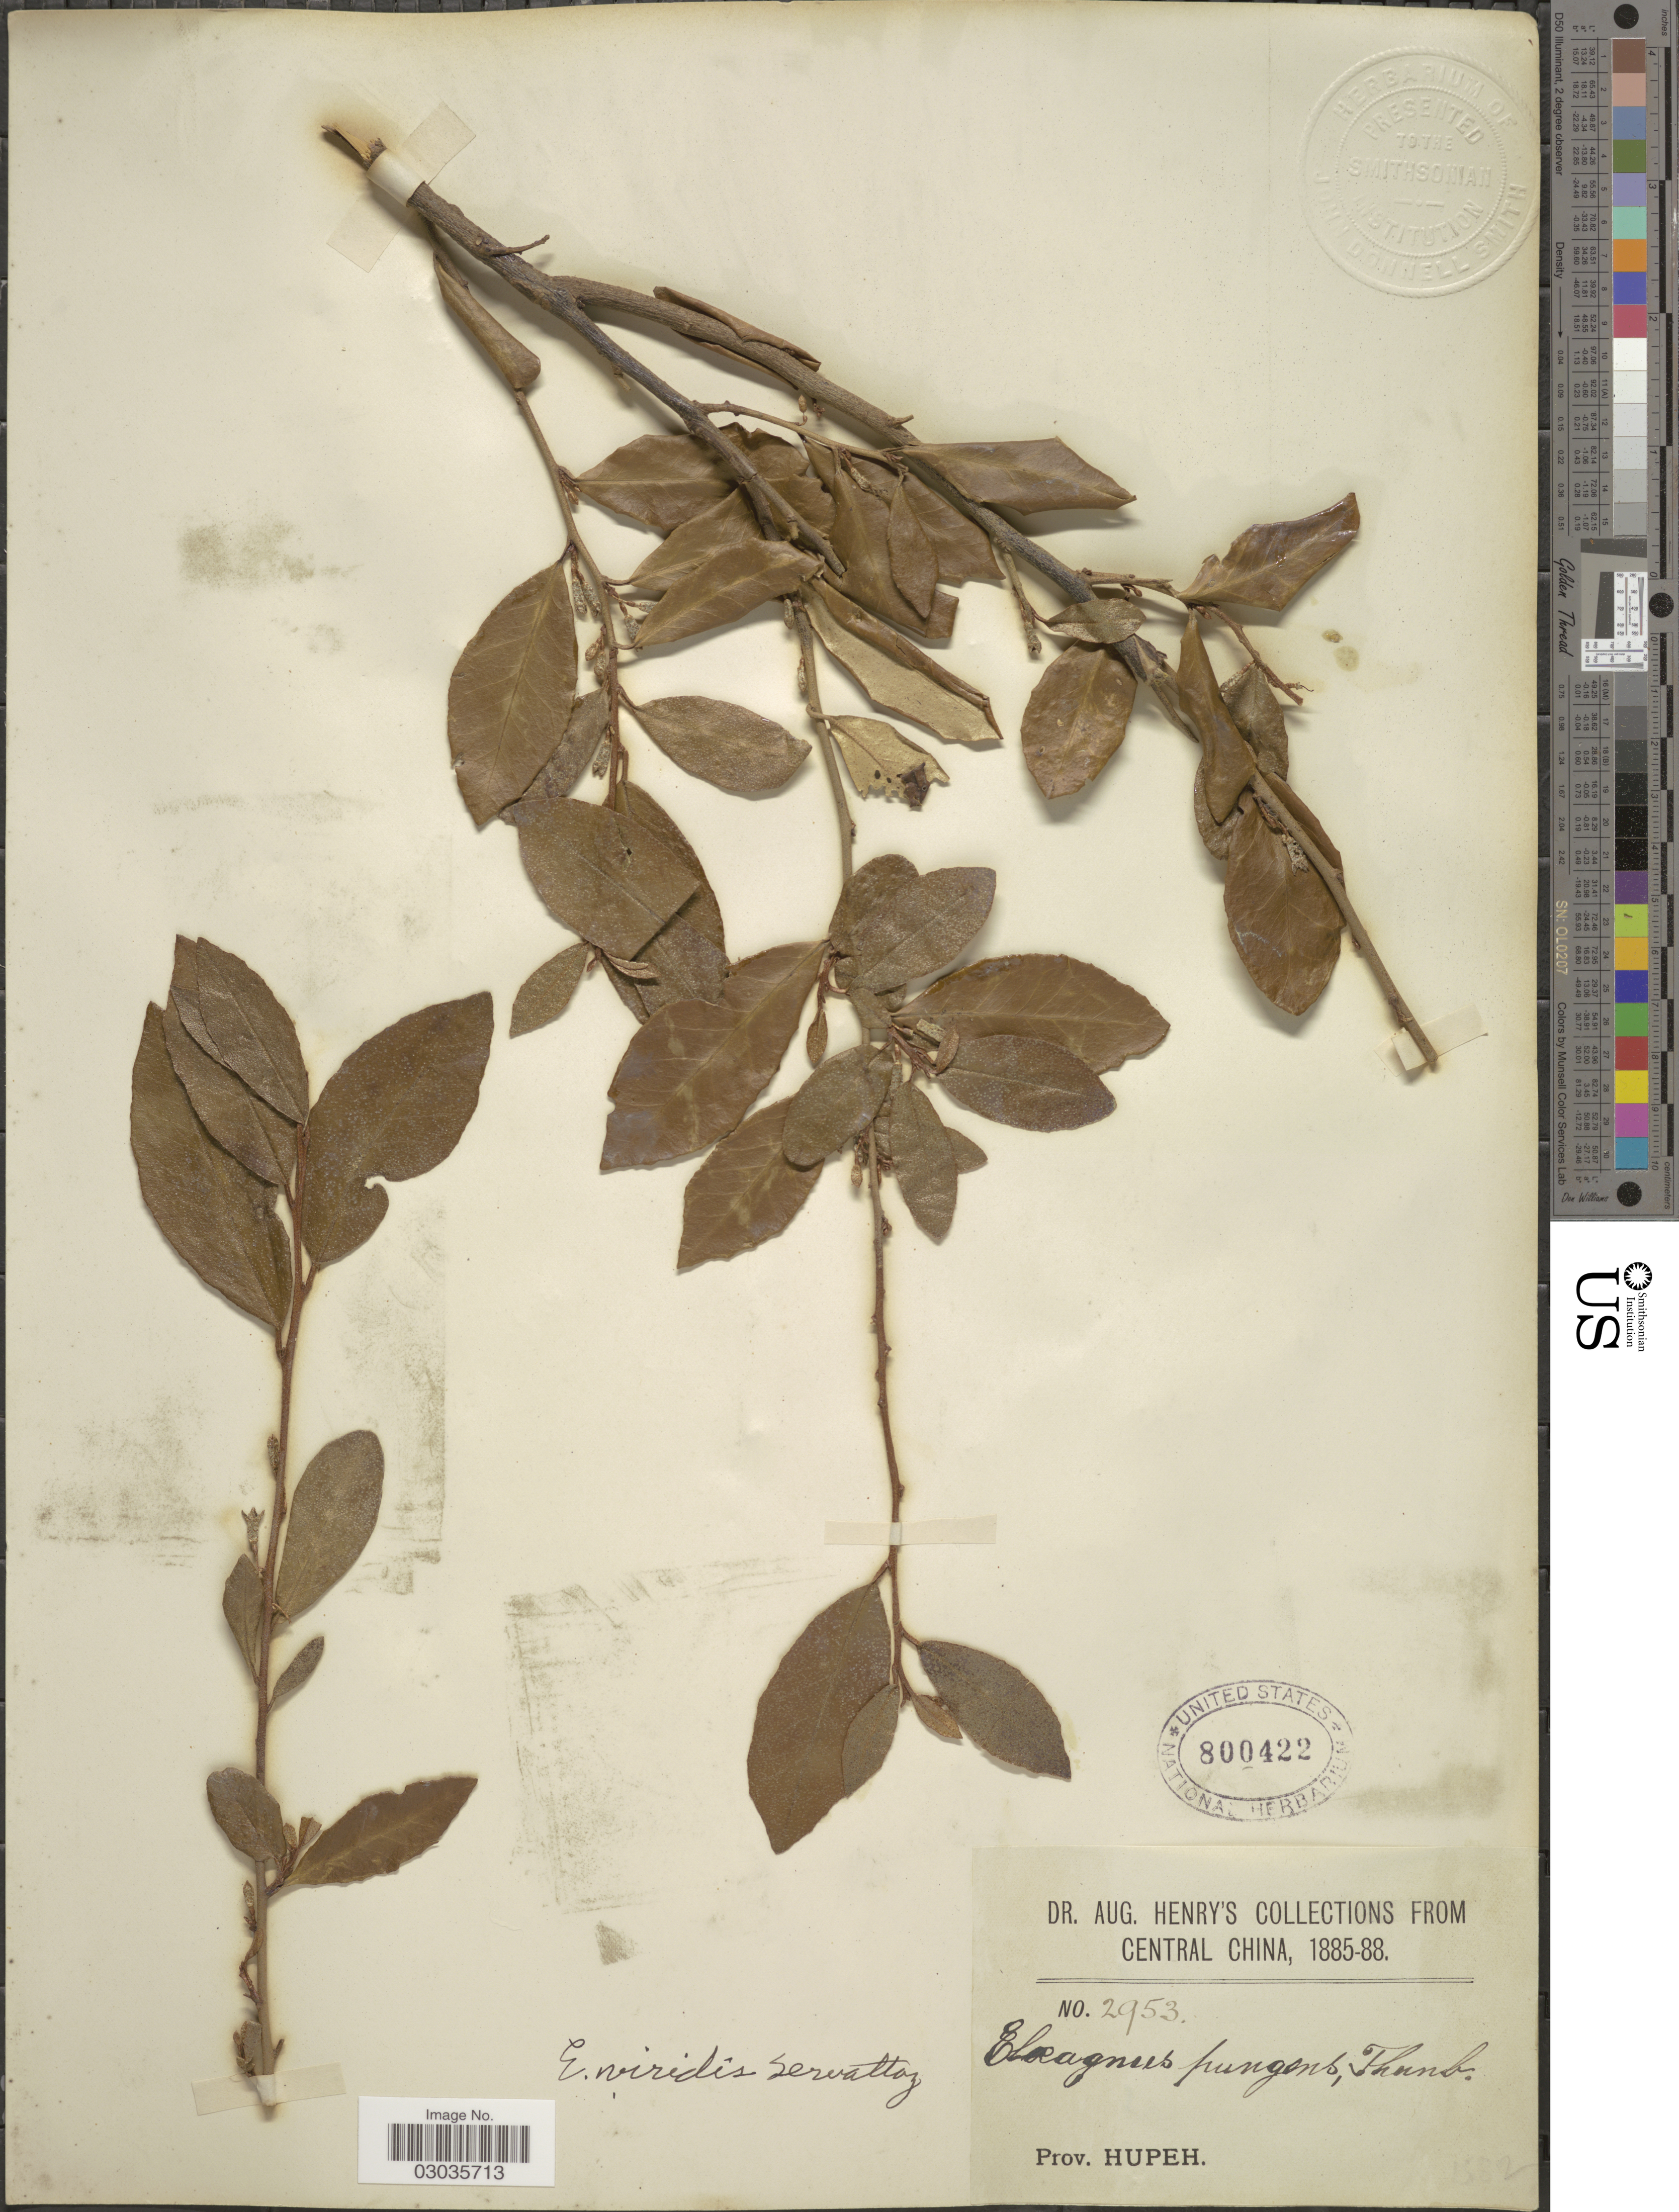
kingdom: Plantae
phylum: Tracheophyta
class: Magnoliopsida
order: Rosales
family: Elaeagnaceae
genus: Elaeagnus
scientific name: Elaeagnus viridis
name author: Servettaz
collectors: A. Henry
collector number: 2953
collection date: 1885/1888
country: China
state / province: Hubei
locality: Central China. Prov. Hupeh.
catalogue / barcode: US 800422